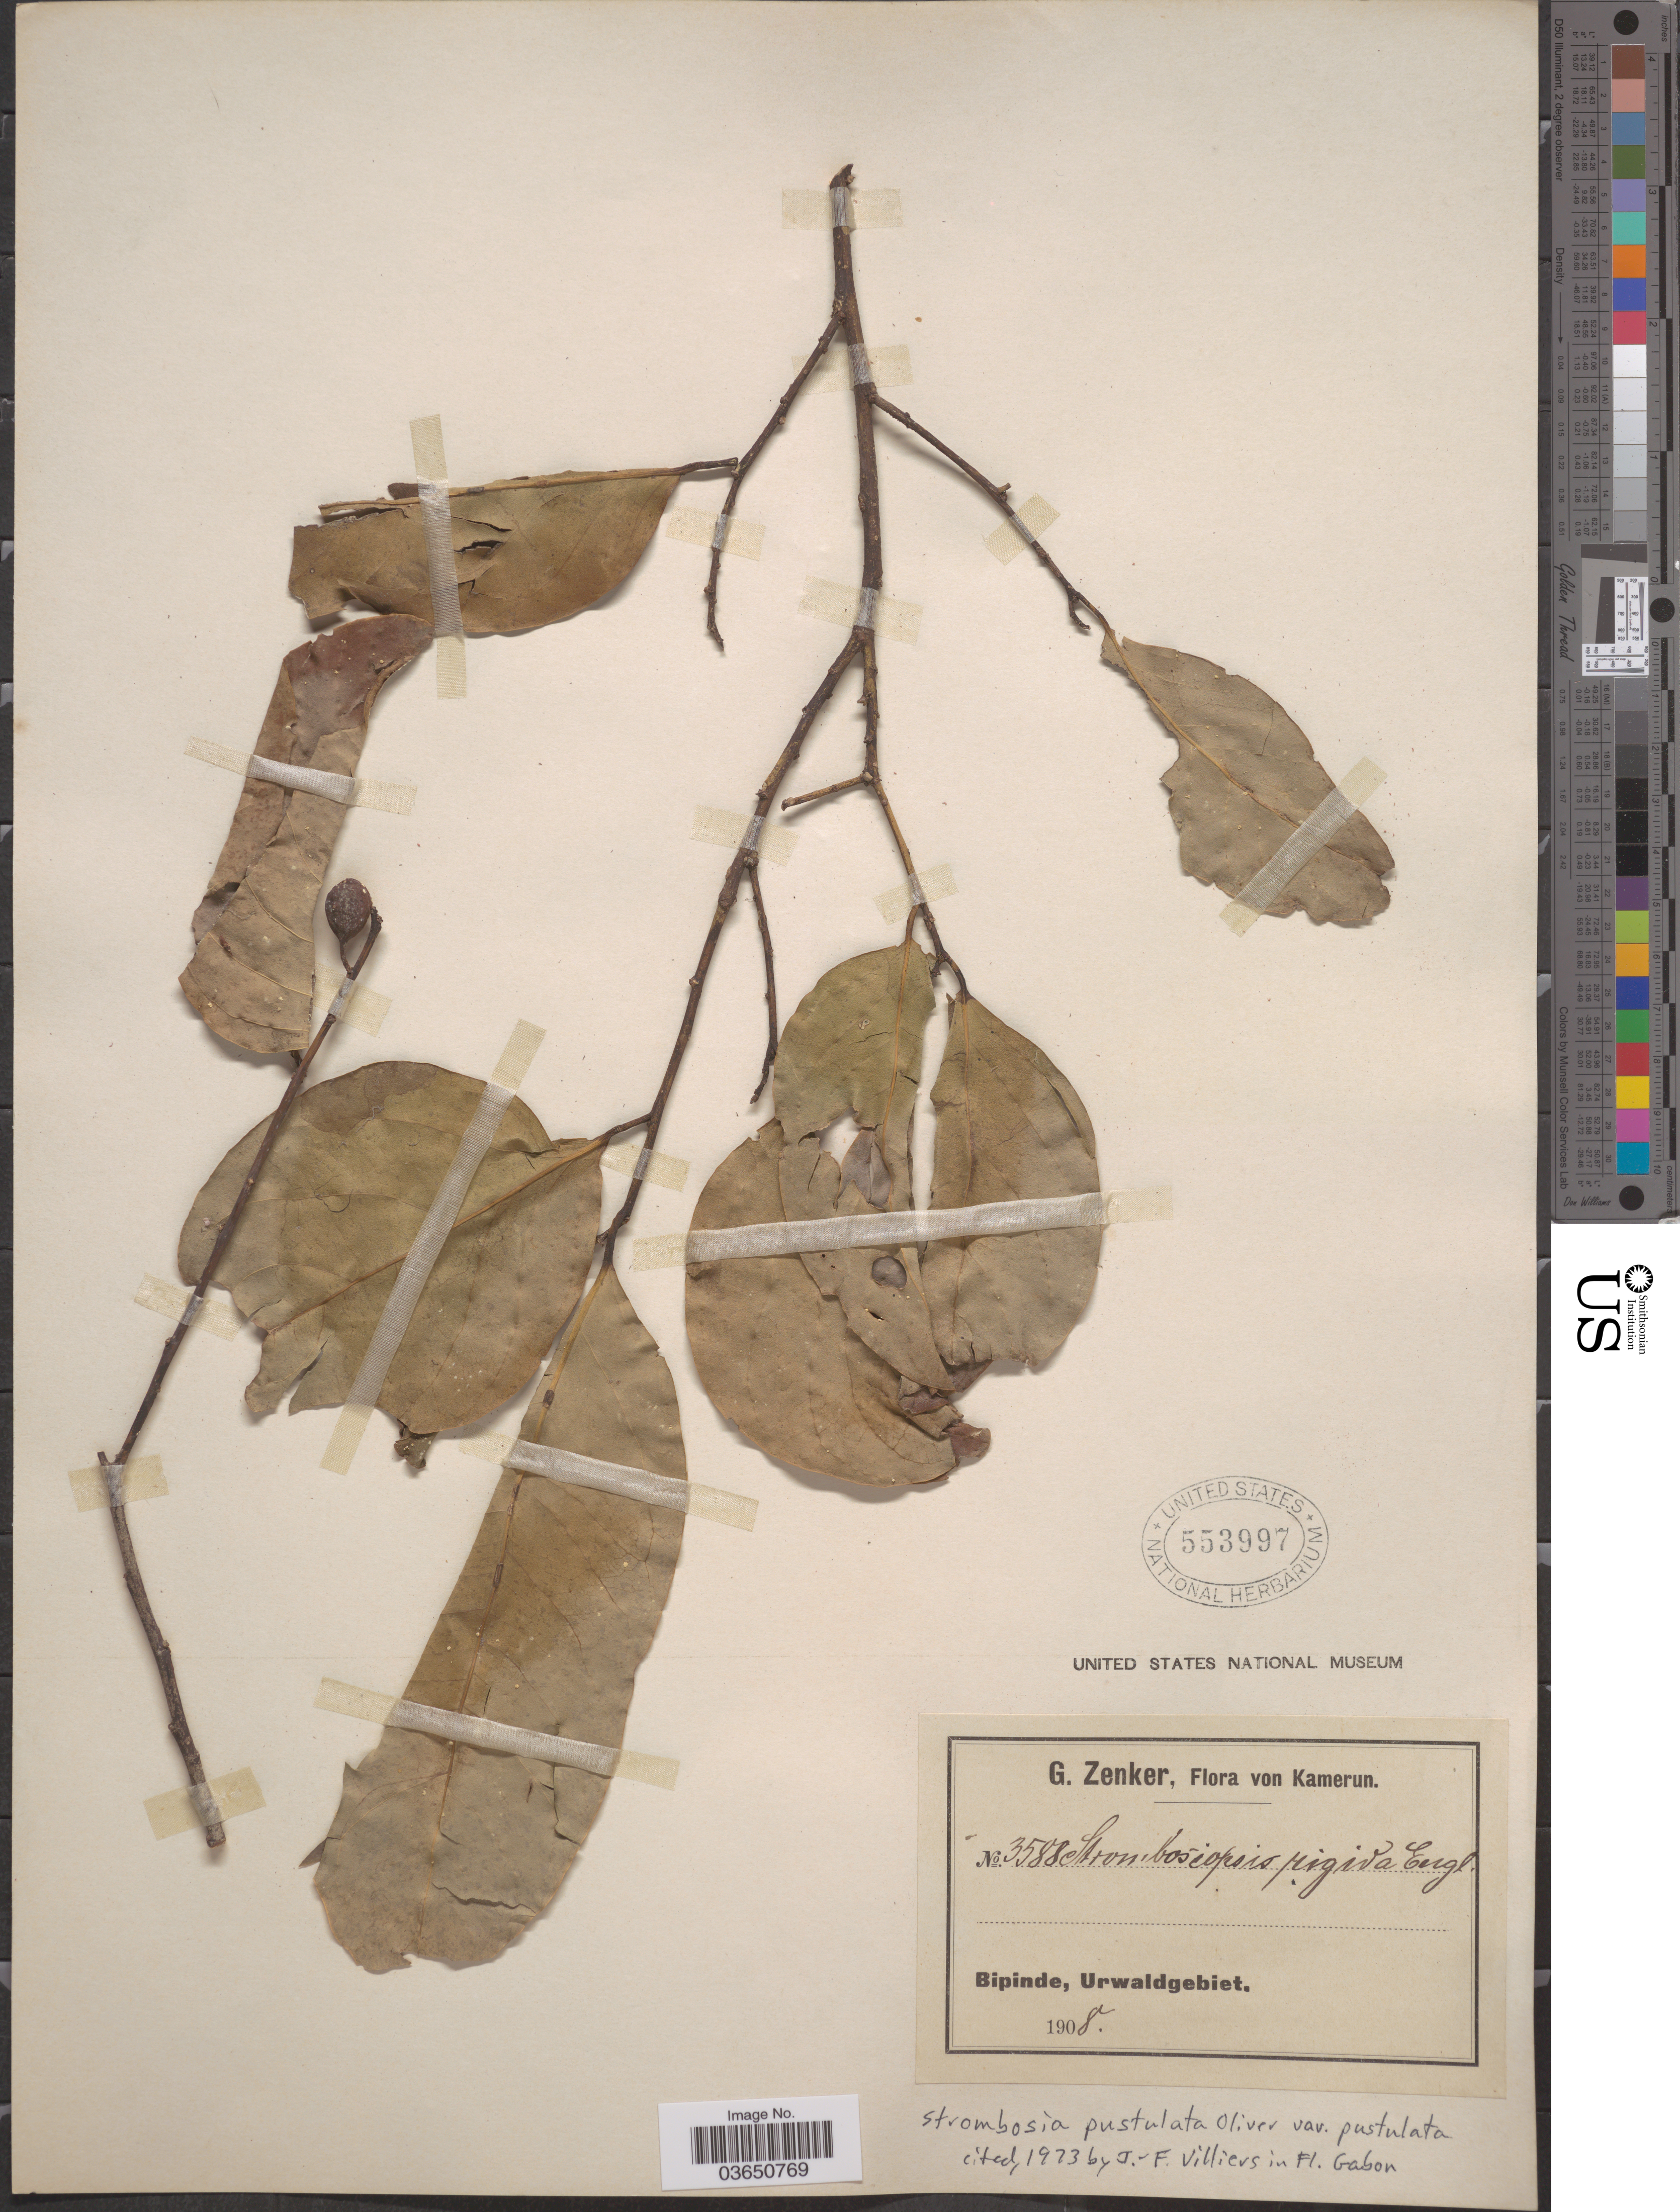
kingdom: Plantae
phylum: Tracheophyta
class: Magnoliopsida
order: Santalales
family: Strombosiaceae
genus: Strombosia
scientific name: Strombosia pustulata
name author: Oliv.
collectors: G. A. Zenker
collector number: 3588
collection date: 1908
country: Cameroon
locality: Kamerun. Bipinde, Urwaldgebiet.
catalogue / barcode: US 553997